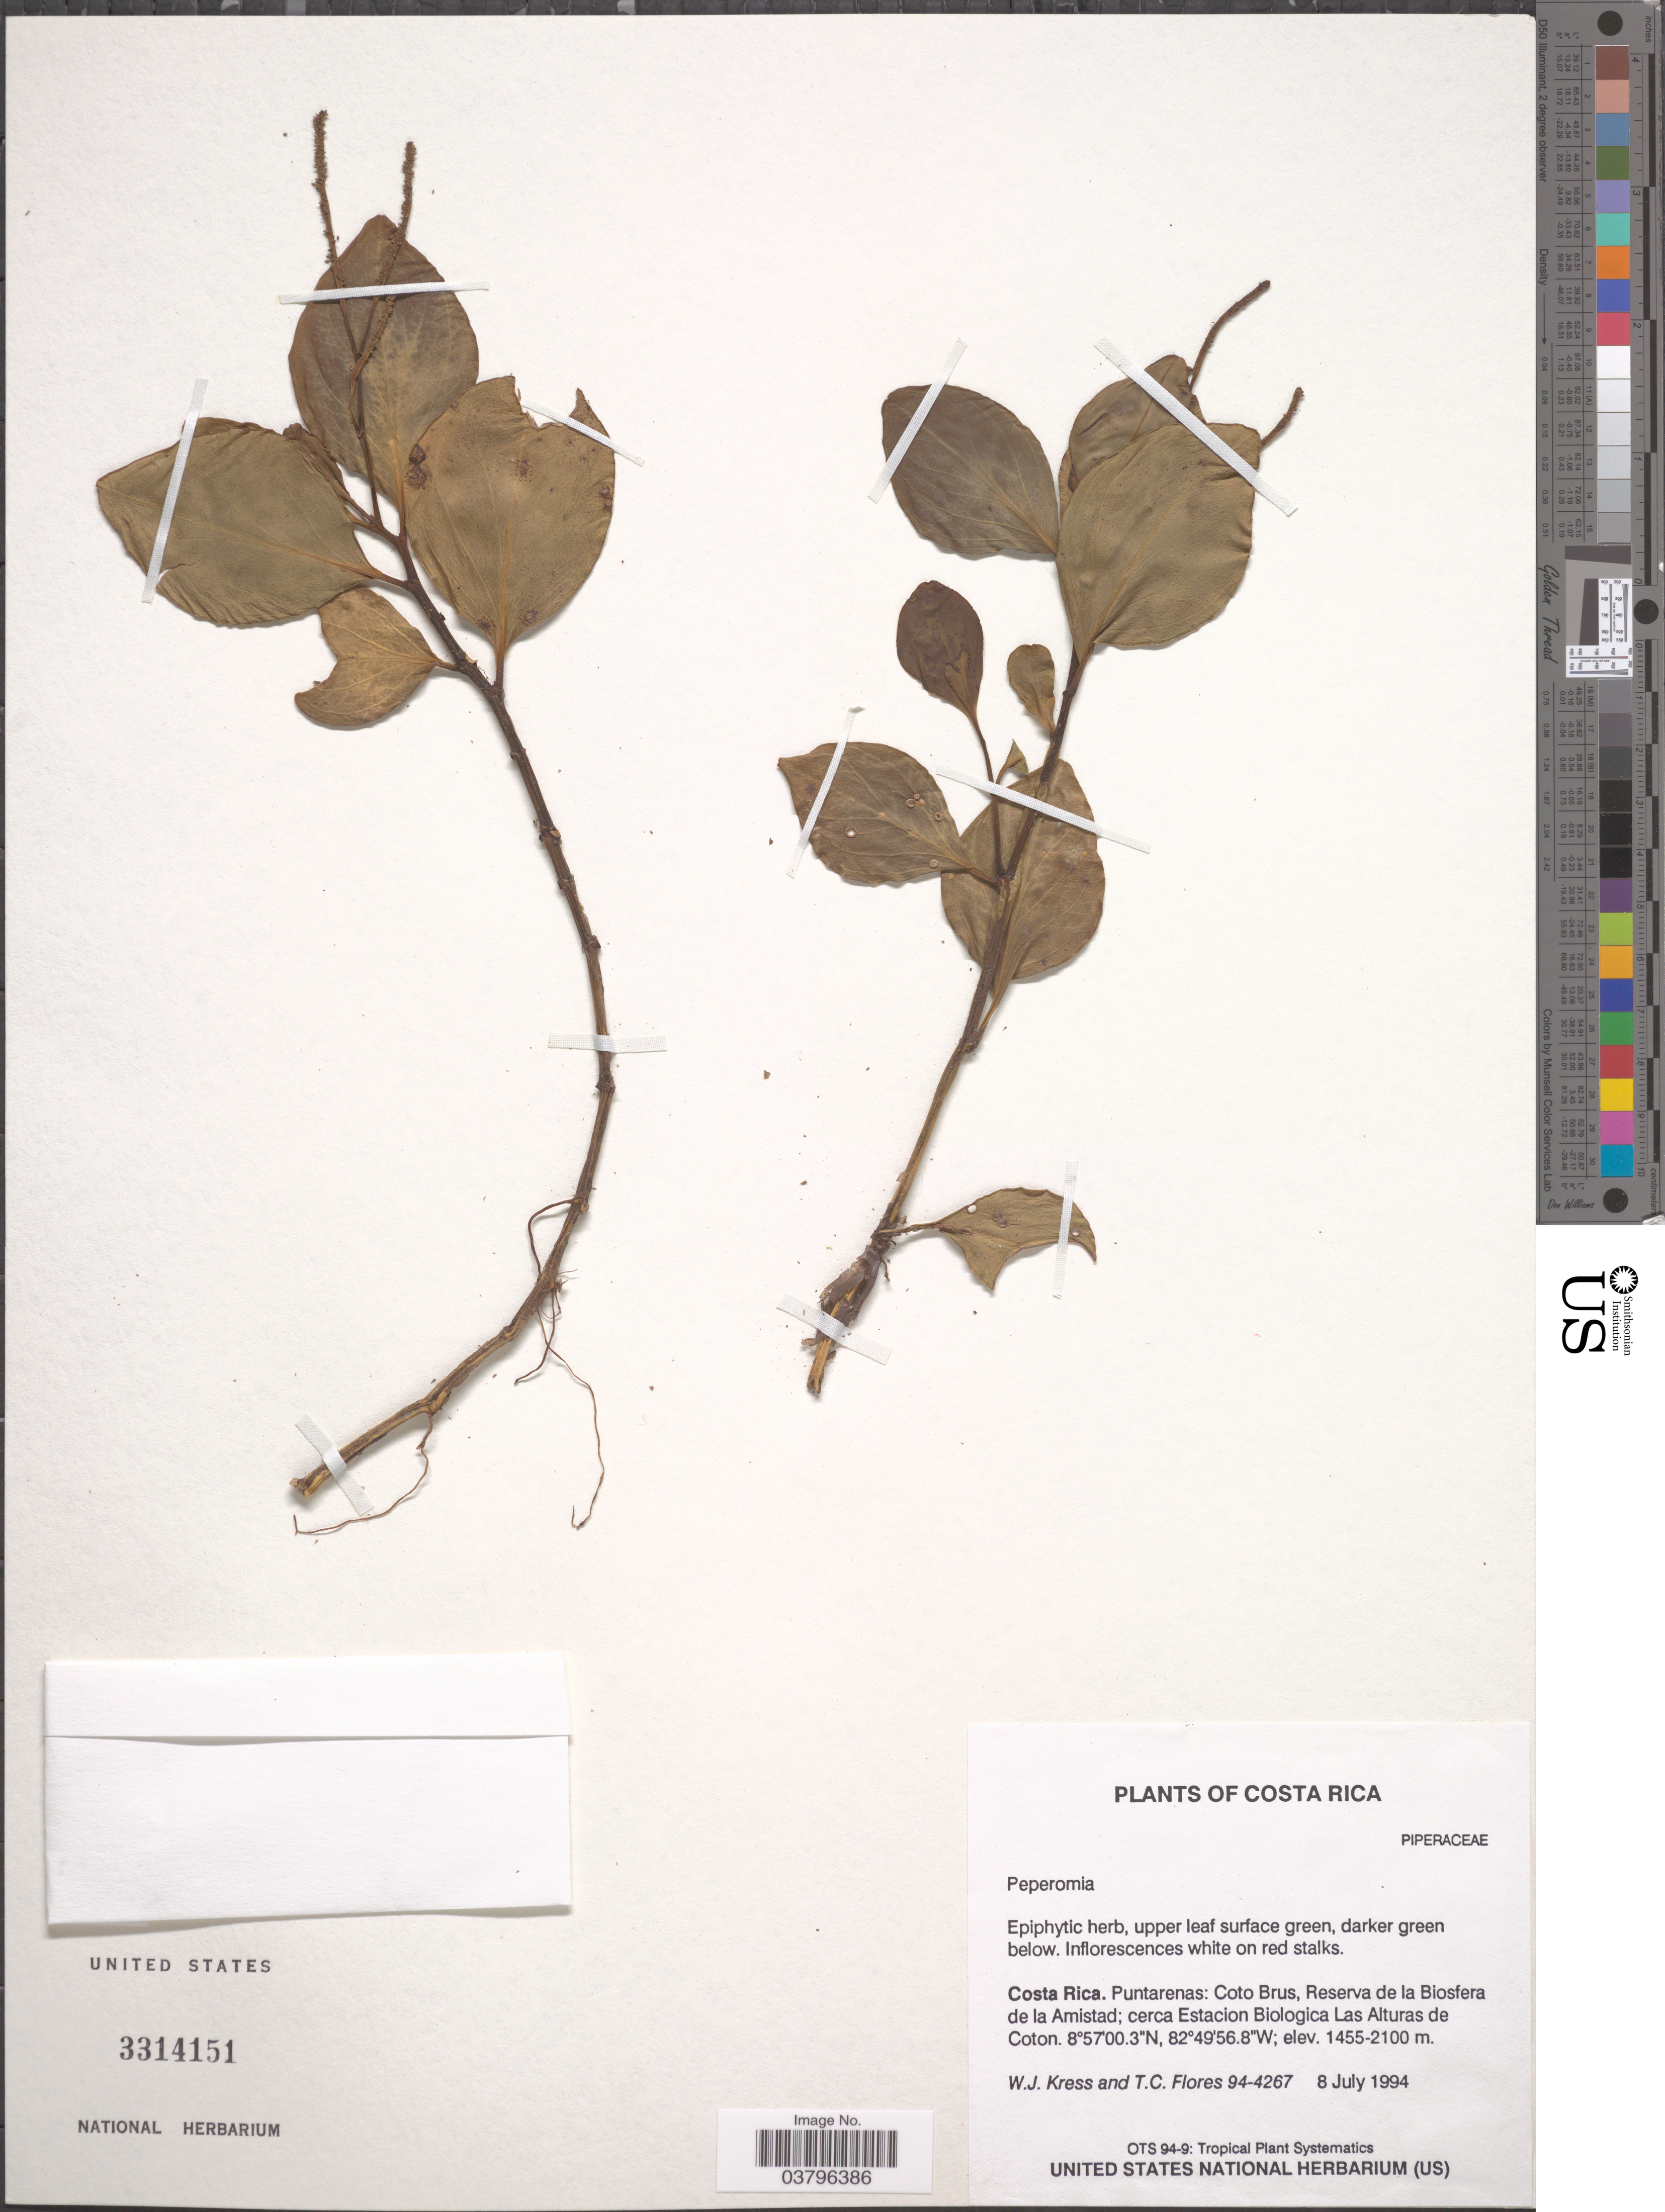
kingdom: Plantae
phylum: Tracheophyta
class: Magnoliopsida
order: Piperales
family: Piperaceae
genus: Peperomia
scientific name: Peperomia pseudoalpina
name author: Trel.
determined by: Jiménez, José Estaban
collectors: W. J. Kress & T. C. Flores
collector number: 94-4267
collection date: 1994-07-08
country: Costa Rica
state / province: Puntarenas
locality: Coto Brus, Reserva de la Biosfera de la Amistad; cerca Estacion Biologica Las Alturas de Coton.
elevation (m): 1455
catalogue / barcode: US 3314151